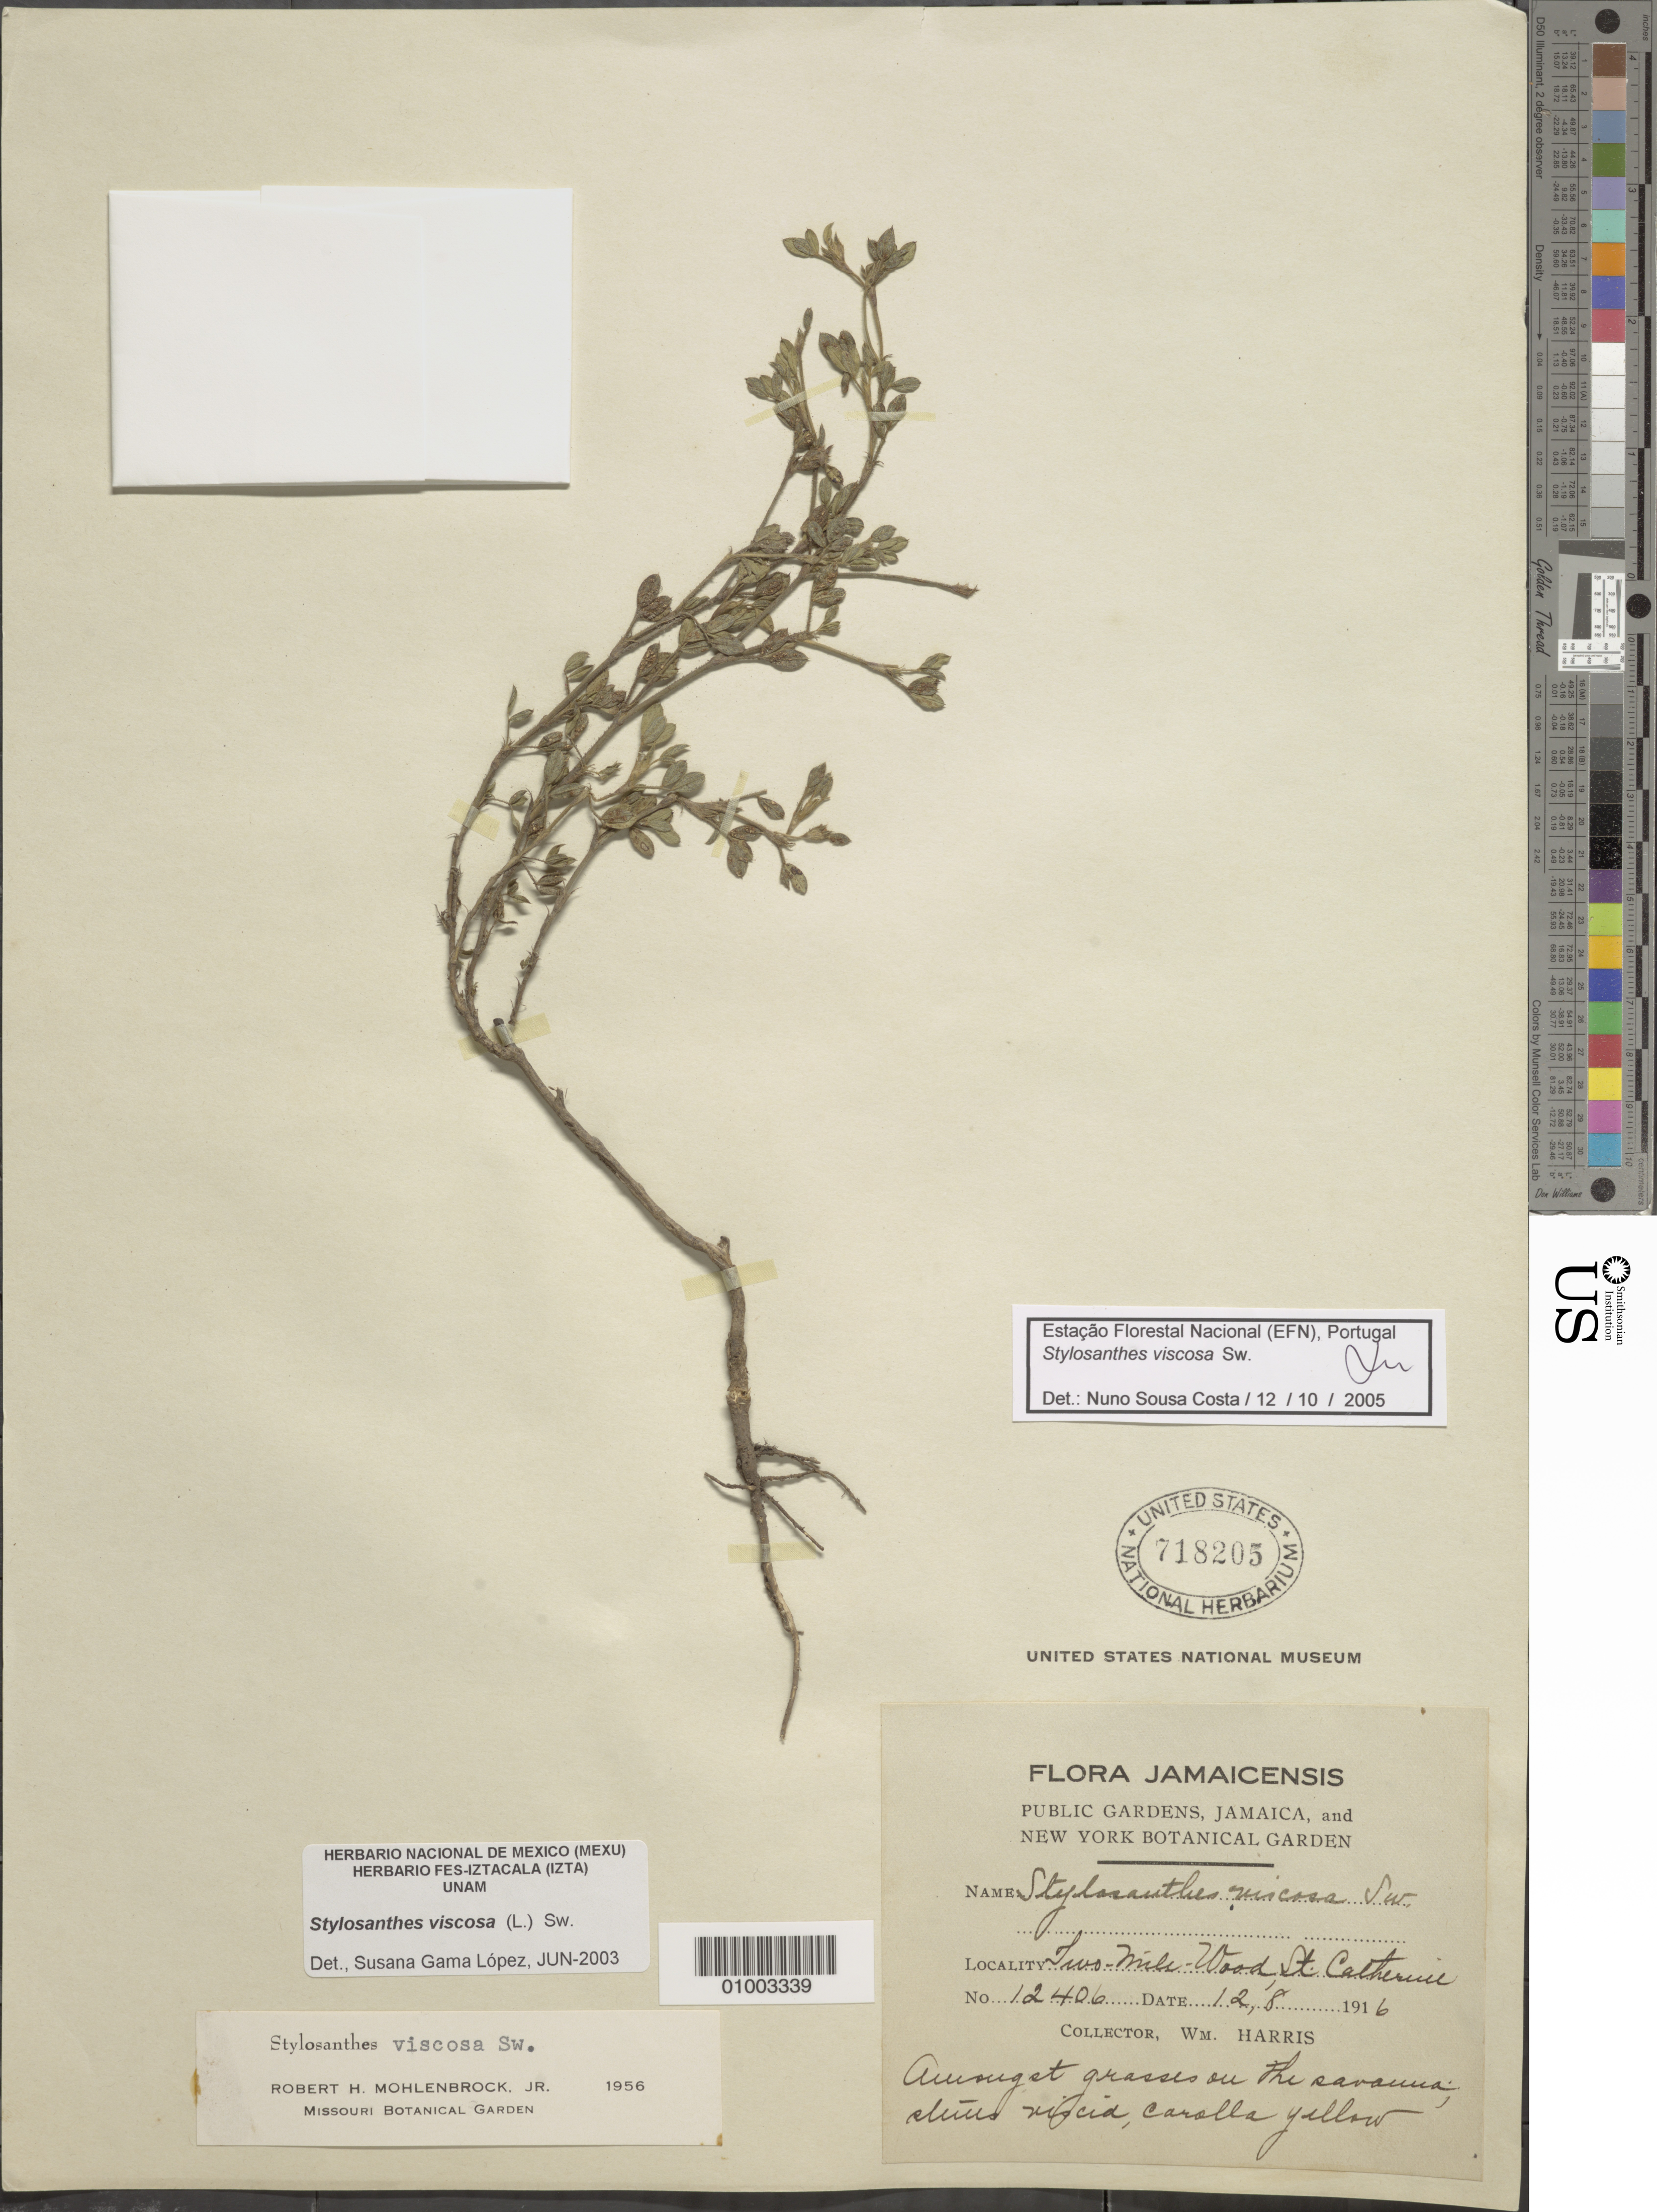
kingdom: Plantae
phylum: Tracheophyta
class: Magnoliopsida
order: Fabales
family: Fabaceae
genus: Stylosanthes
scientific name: Stylosanthes viscosa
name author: Sw.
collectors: W. H. Harris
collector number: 12406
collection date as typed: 12 Aug 1916 or 08 Dec 1916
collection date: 1916-08-12 or 1916-12-08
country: Jamaica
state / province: Saint Catherine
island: Jamaica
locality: Two Mile Wood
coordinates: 0 N, 0 E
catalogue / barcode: US 718205